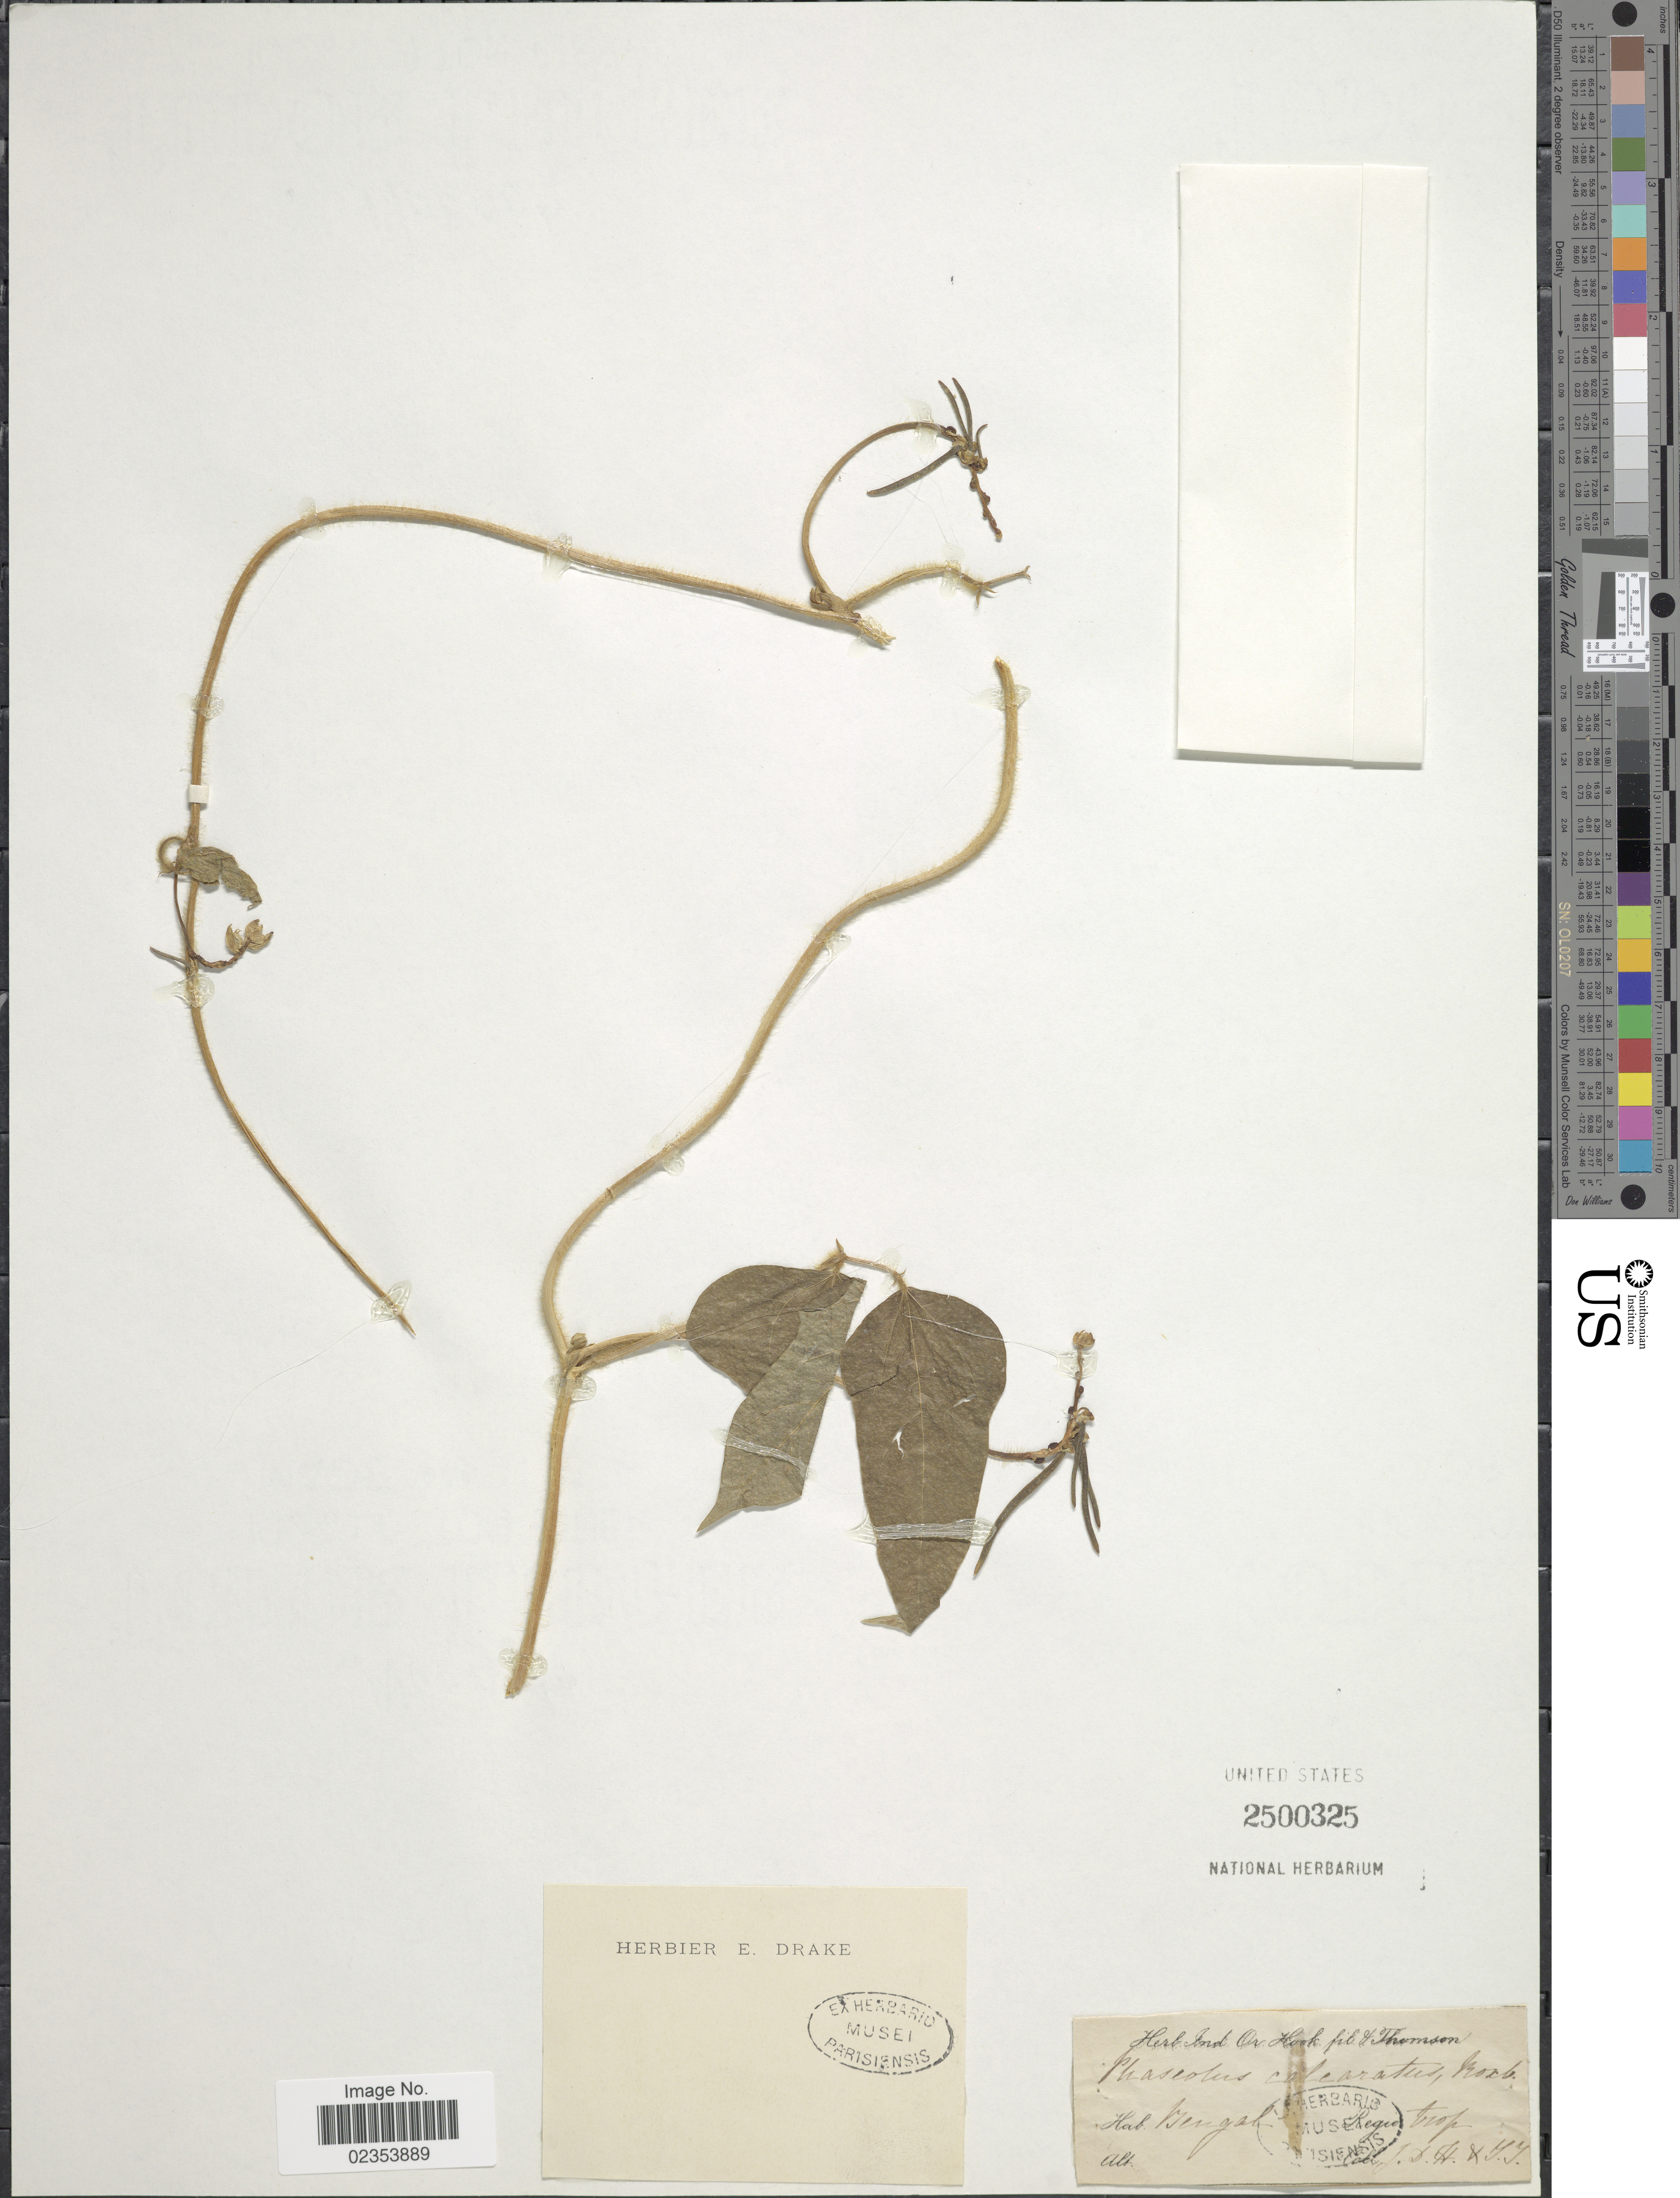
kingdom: Plantae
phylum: Tracheophyta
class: Magnoliopsida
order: Fabales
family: Fabaceae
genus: Vigna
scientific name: Vigna umbellata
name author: (Thunb.) Ohwi & H. Ohashi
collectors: J. D. Hooker & T. Thomson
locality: Bengal, Regio trop.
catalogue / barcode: US 2500325